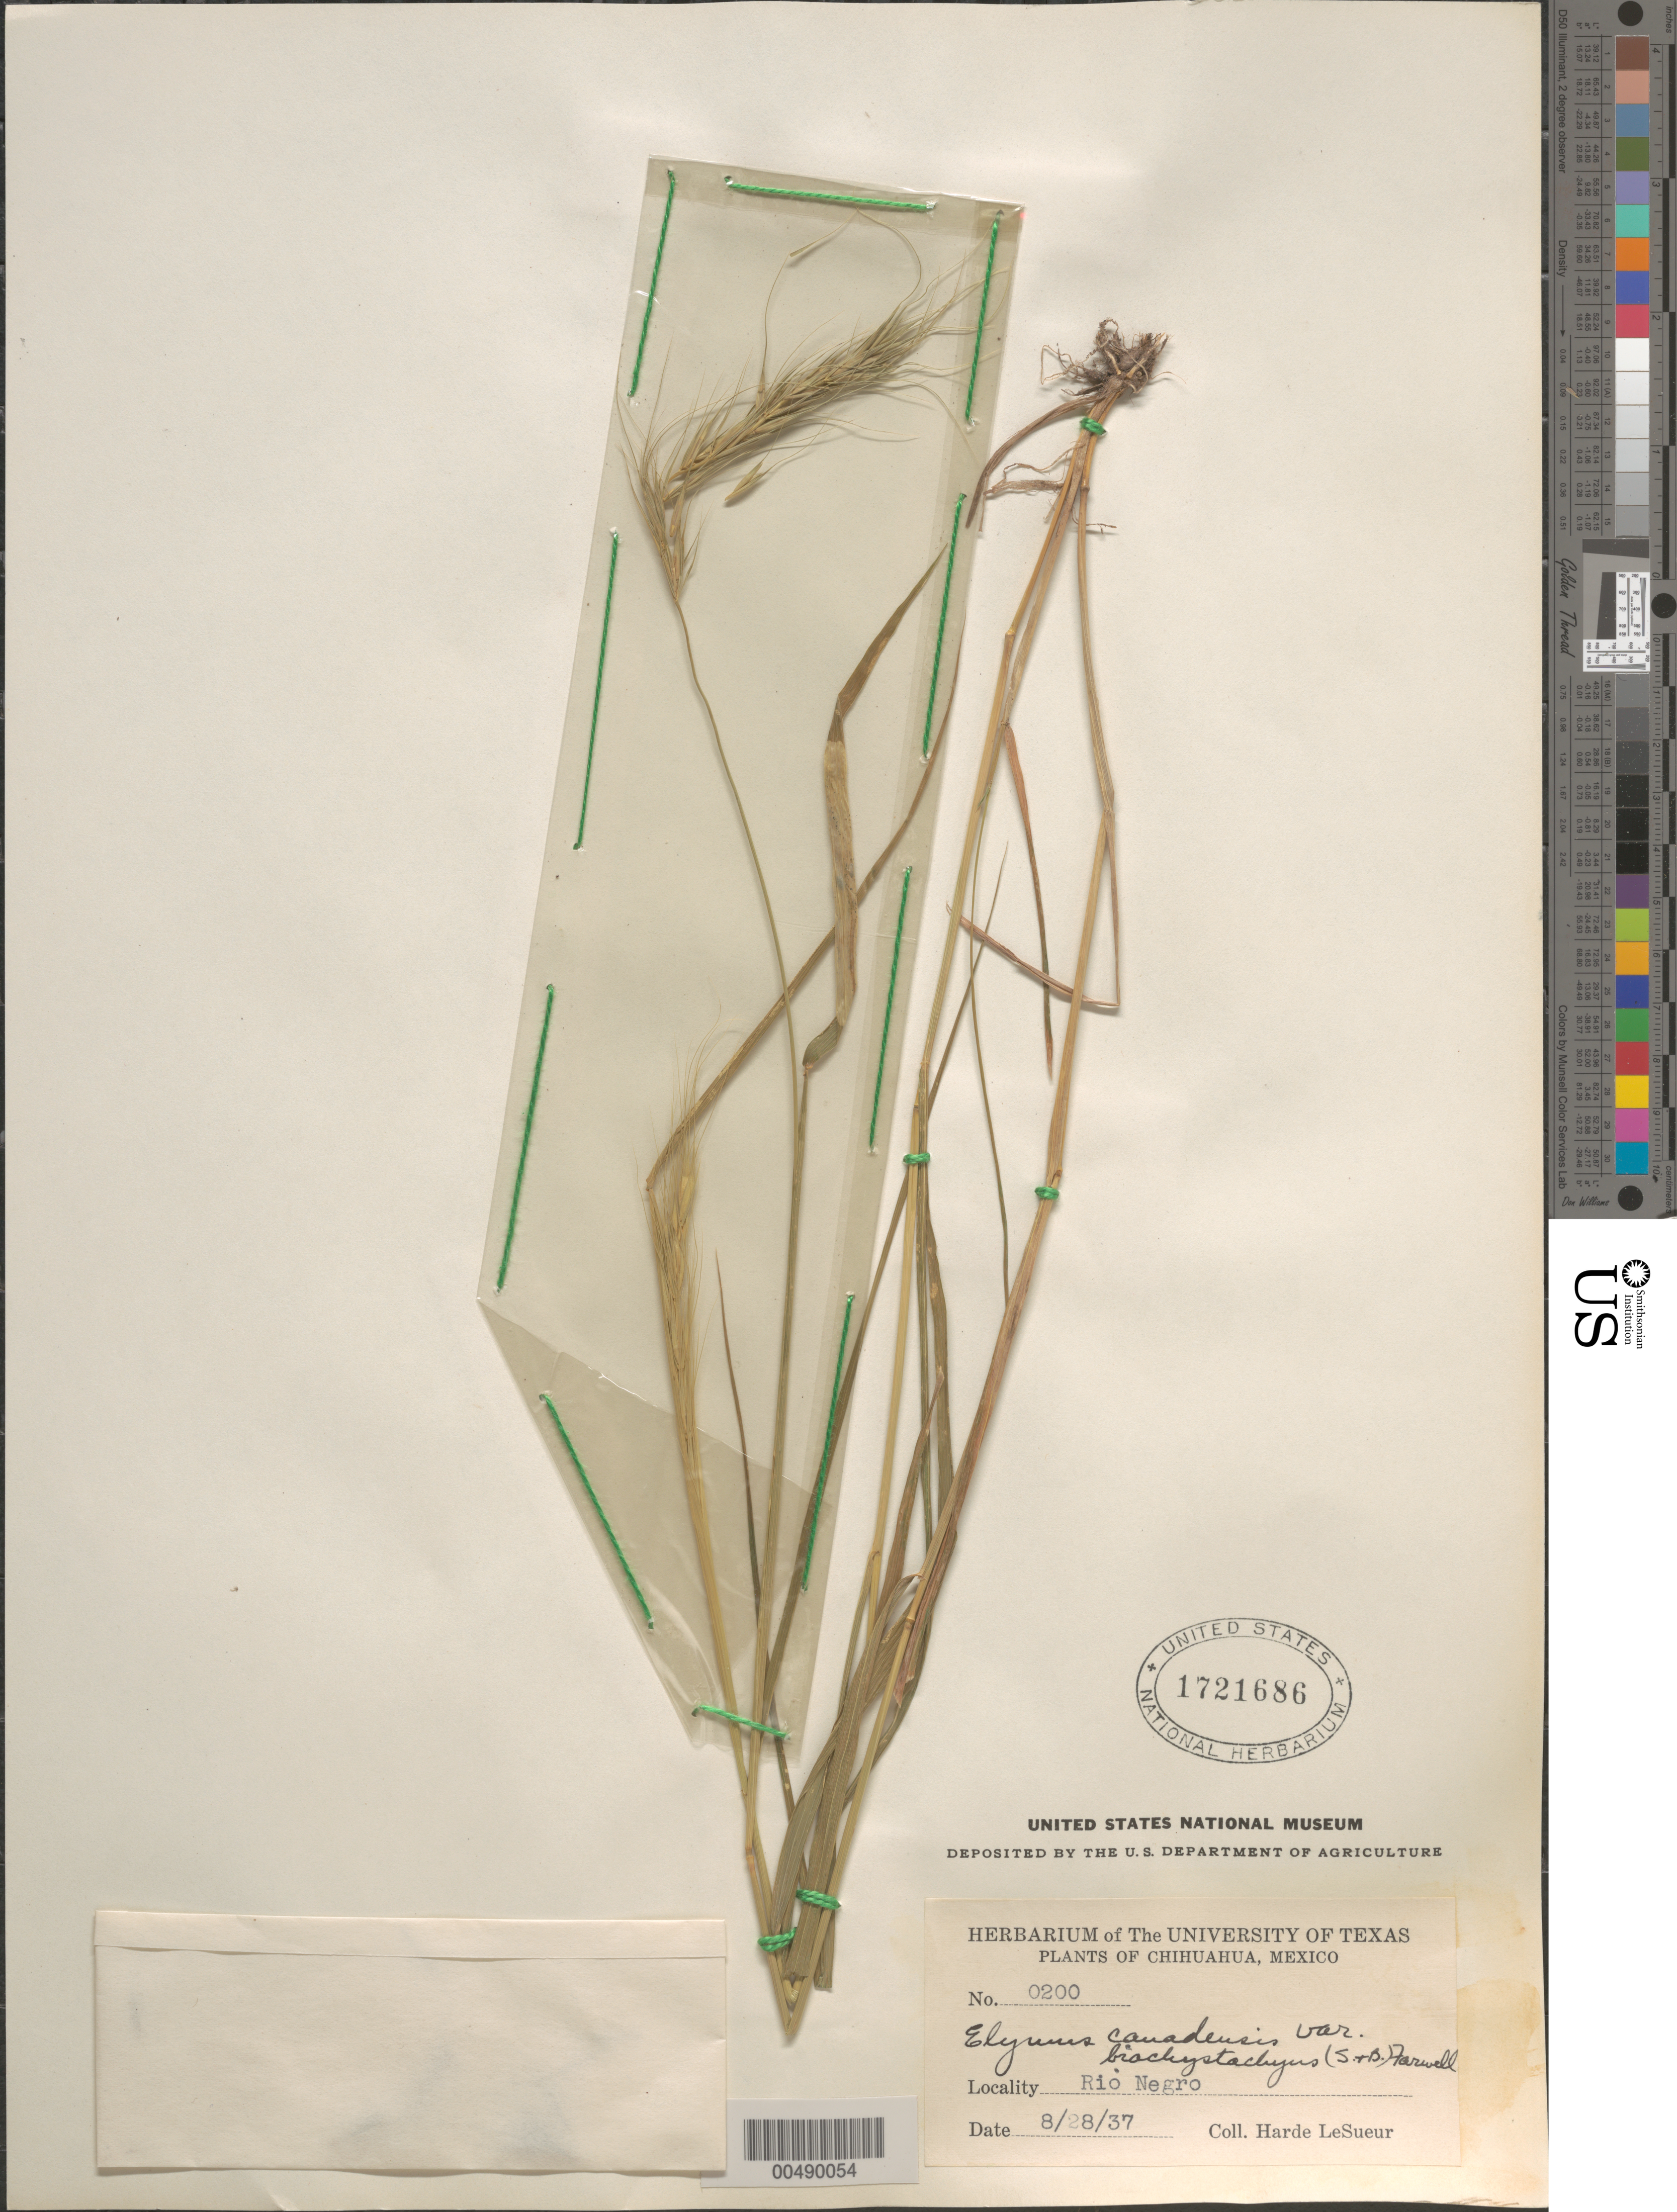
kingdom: Plantae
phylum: Tracheophyta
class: Liliopsida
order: Poales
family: Poaceae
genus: Elymus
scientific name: Elymus canadensis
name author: L.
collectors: D. H. LeSueur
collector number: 0200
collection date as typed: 28 Aug 1937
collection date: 1937-08-28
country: Mexico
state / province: Chihuahua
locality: Rio Negro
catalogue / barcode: US 1721686